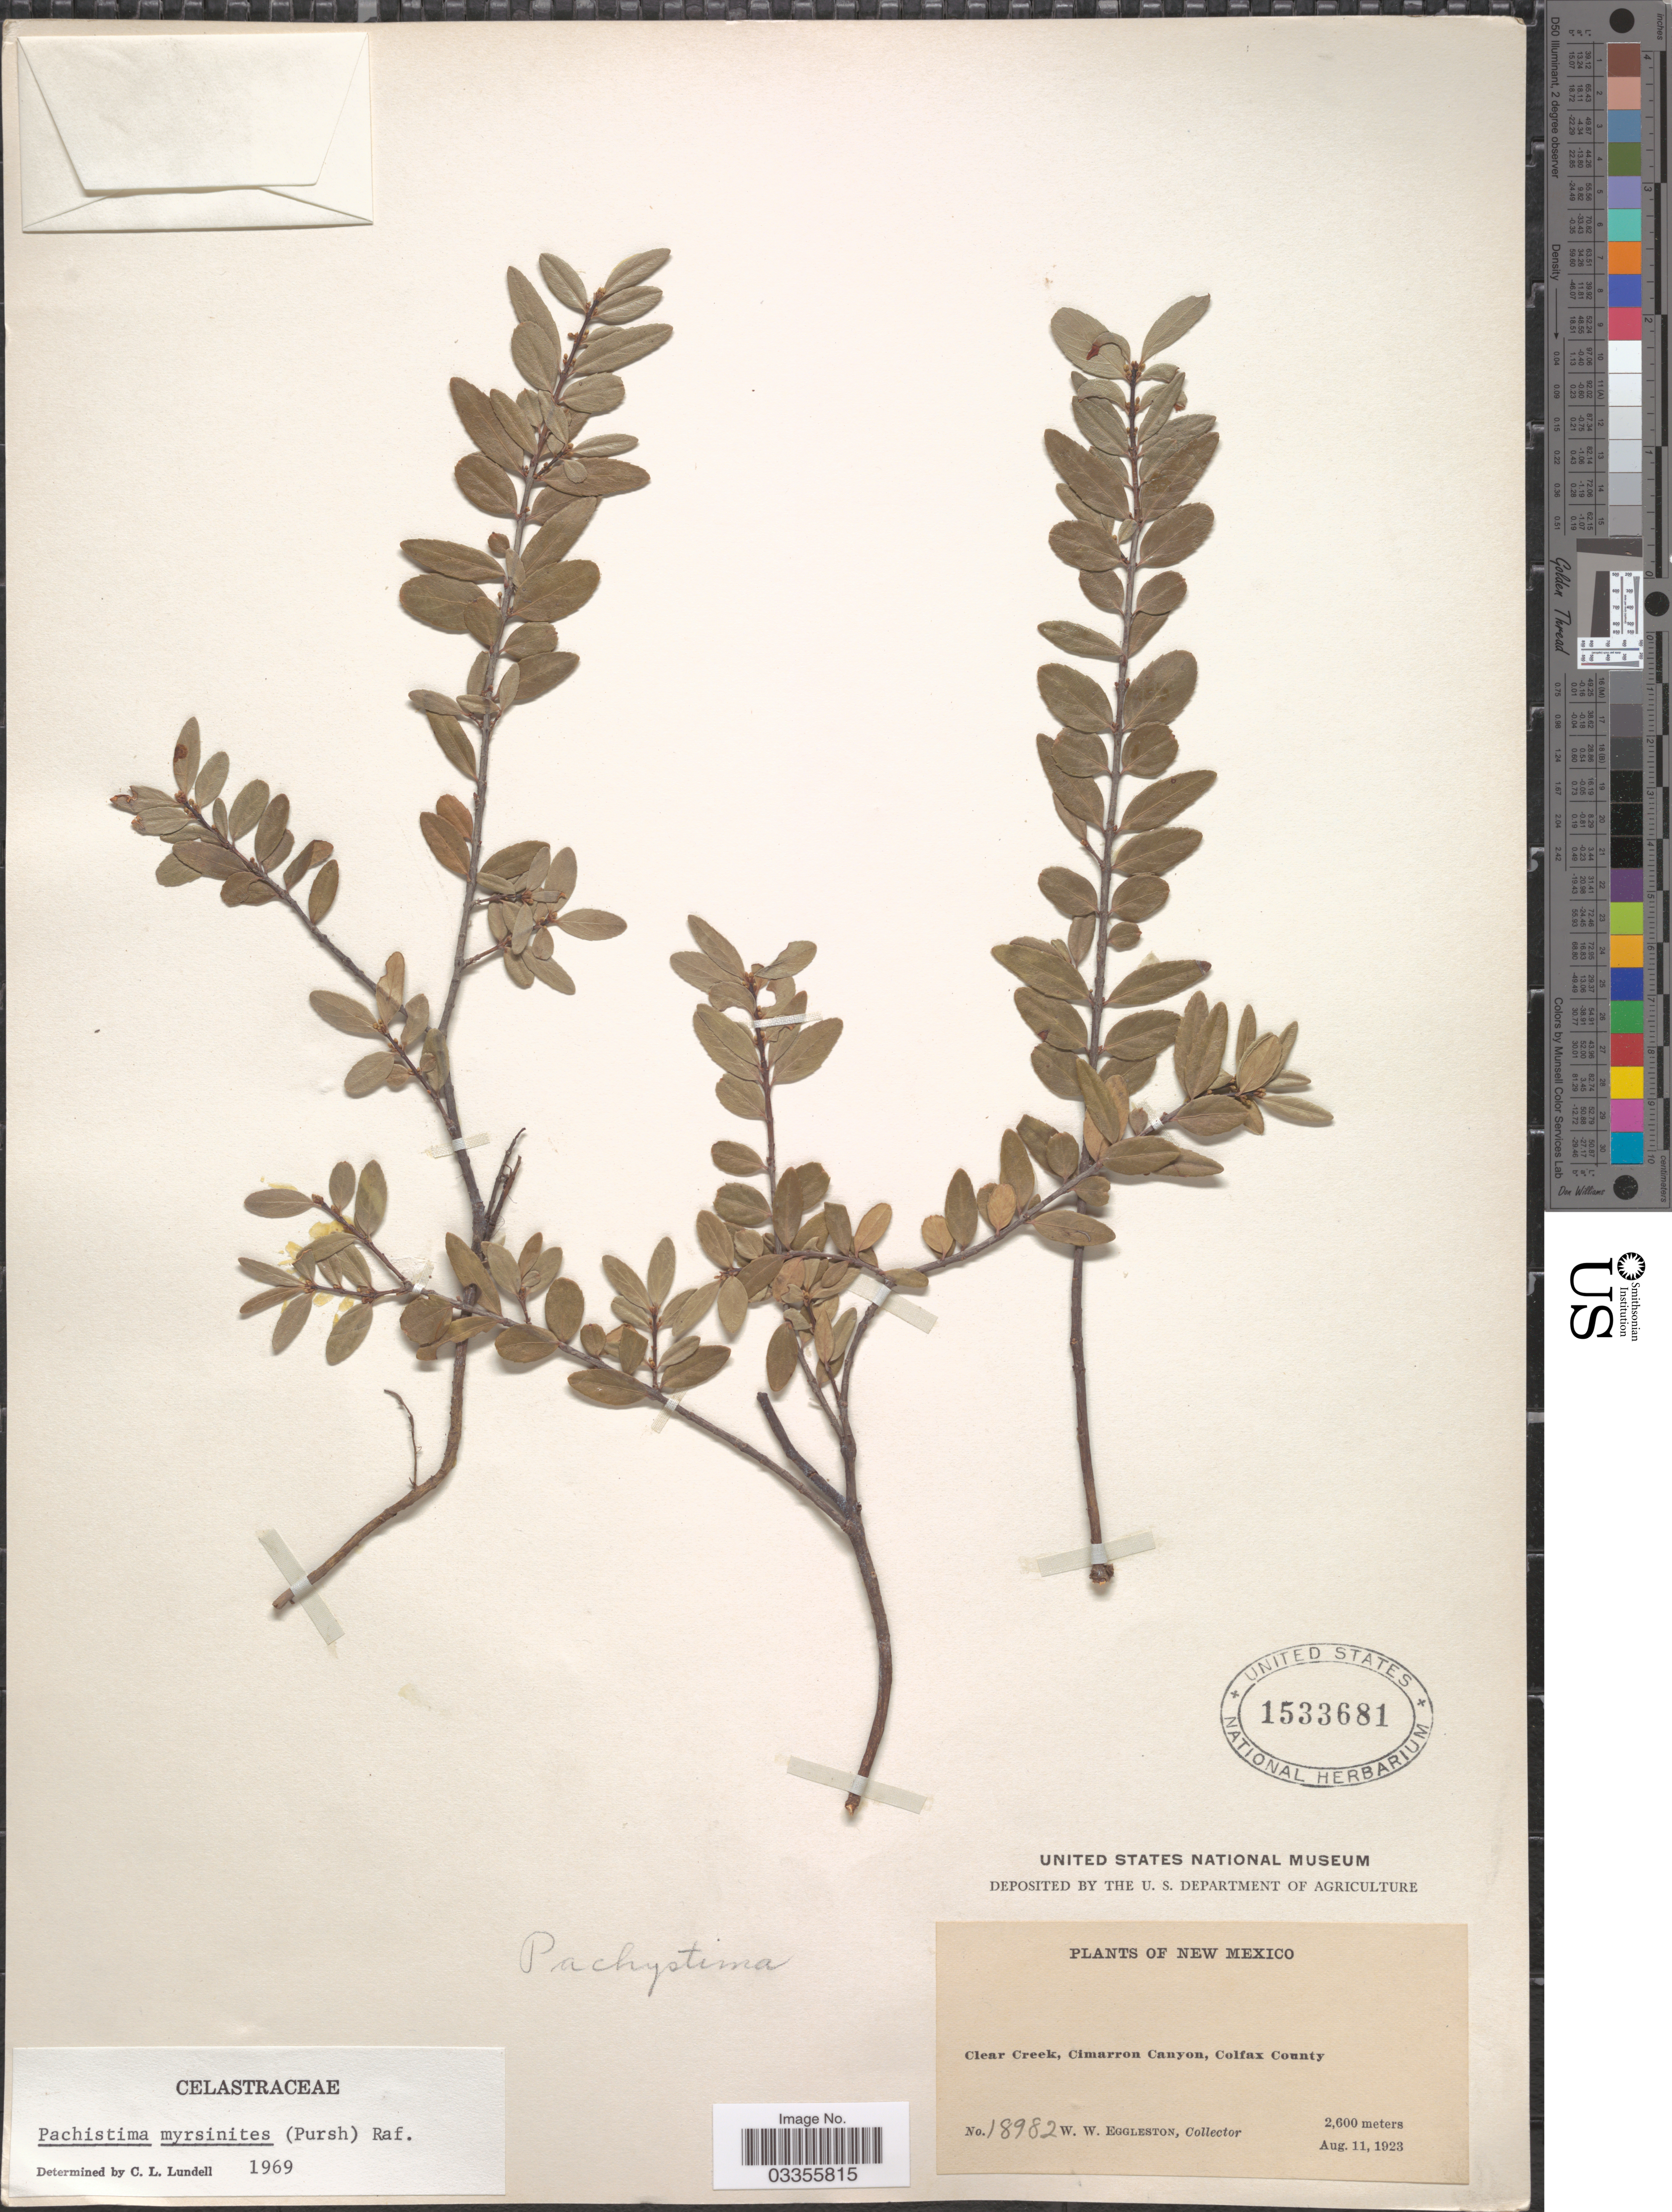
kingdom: Plantae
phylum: Tracheophyta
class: Magnoliopsida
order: Celastrales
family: Celastraceae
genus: Paxistima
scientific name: Paxistima myrsinites subsp. myrsinites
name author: (Pursh) Raf.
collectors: W. W. Eggleston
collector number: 18982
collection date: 1923-08-11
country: United States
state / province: New Mexico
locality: Clear Creek, Cimarron Canyon, Colfax County.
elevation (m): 2600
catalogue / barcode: US 1533681